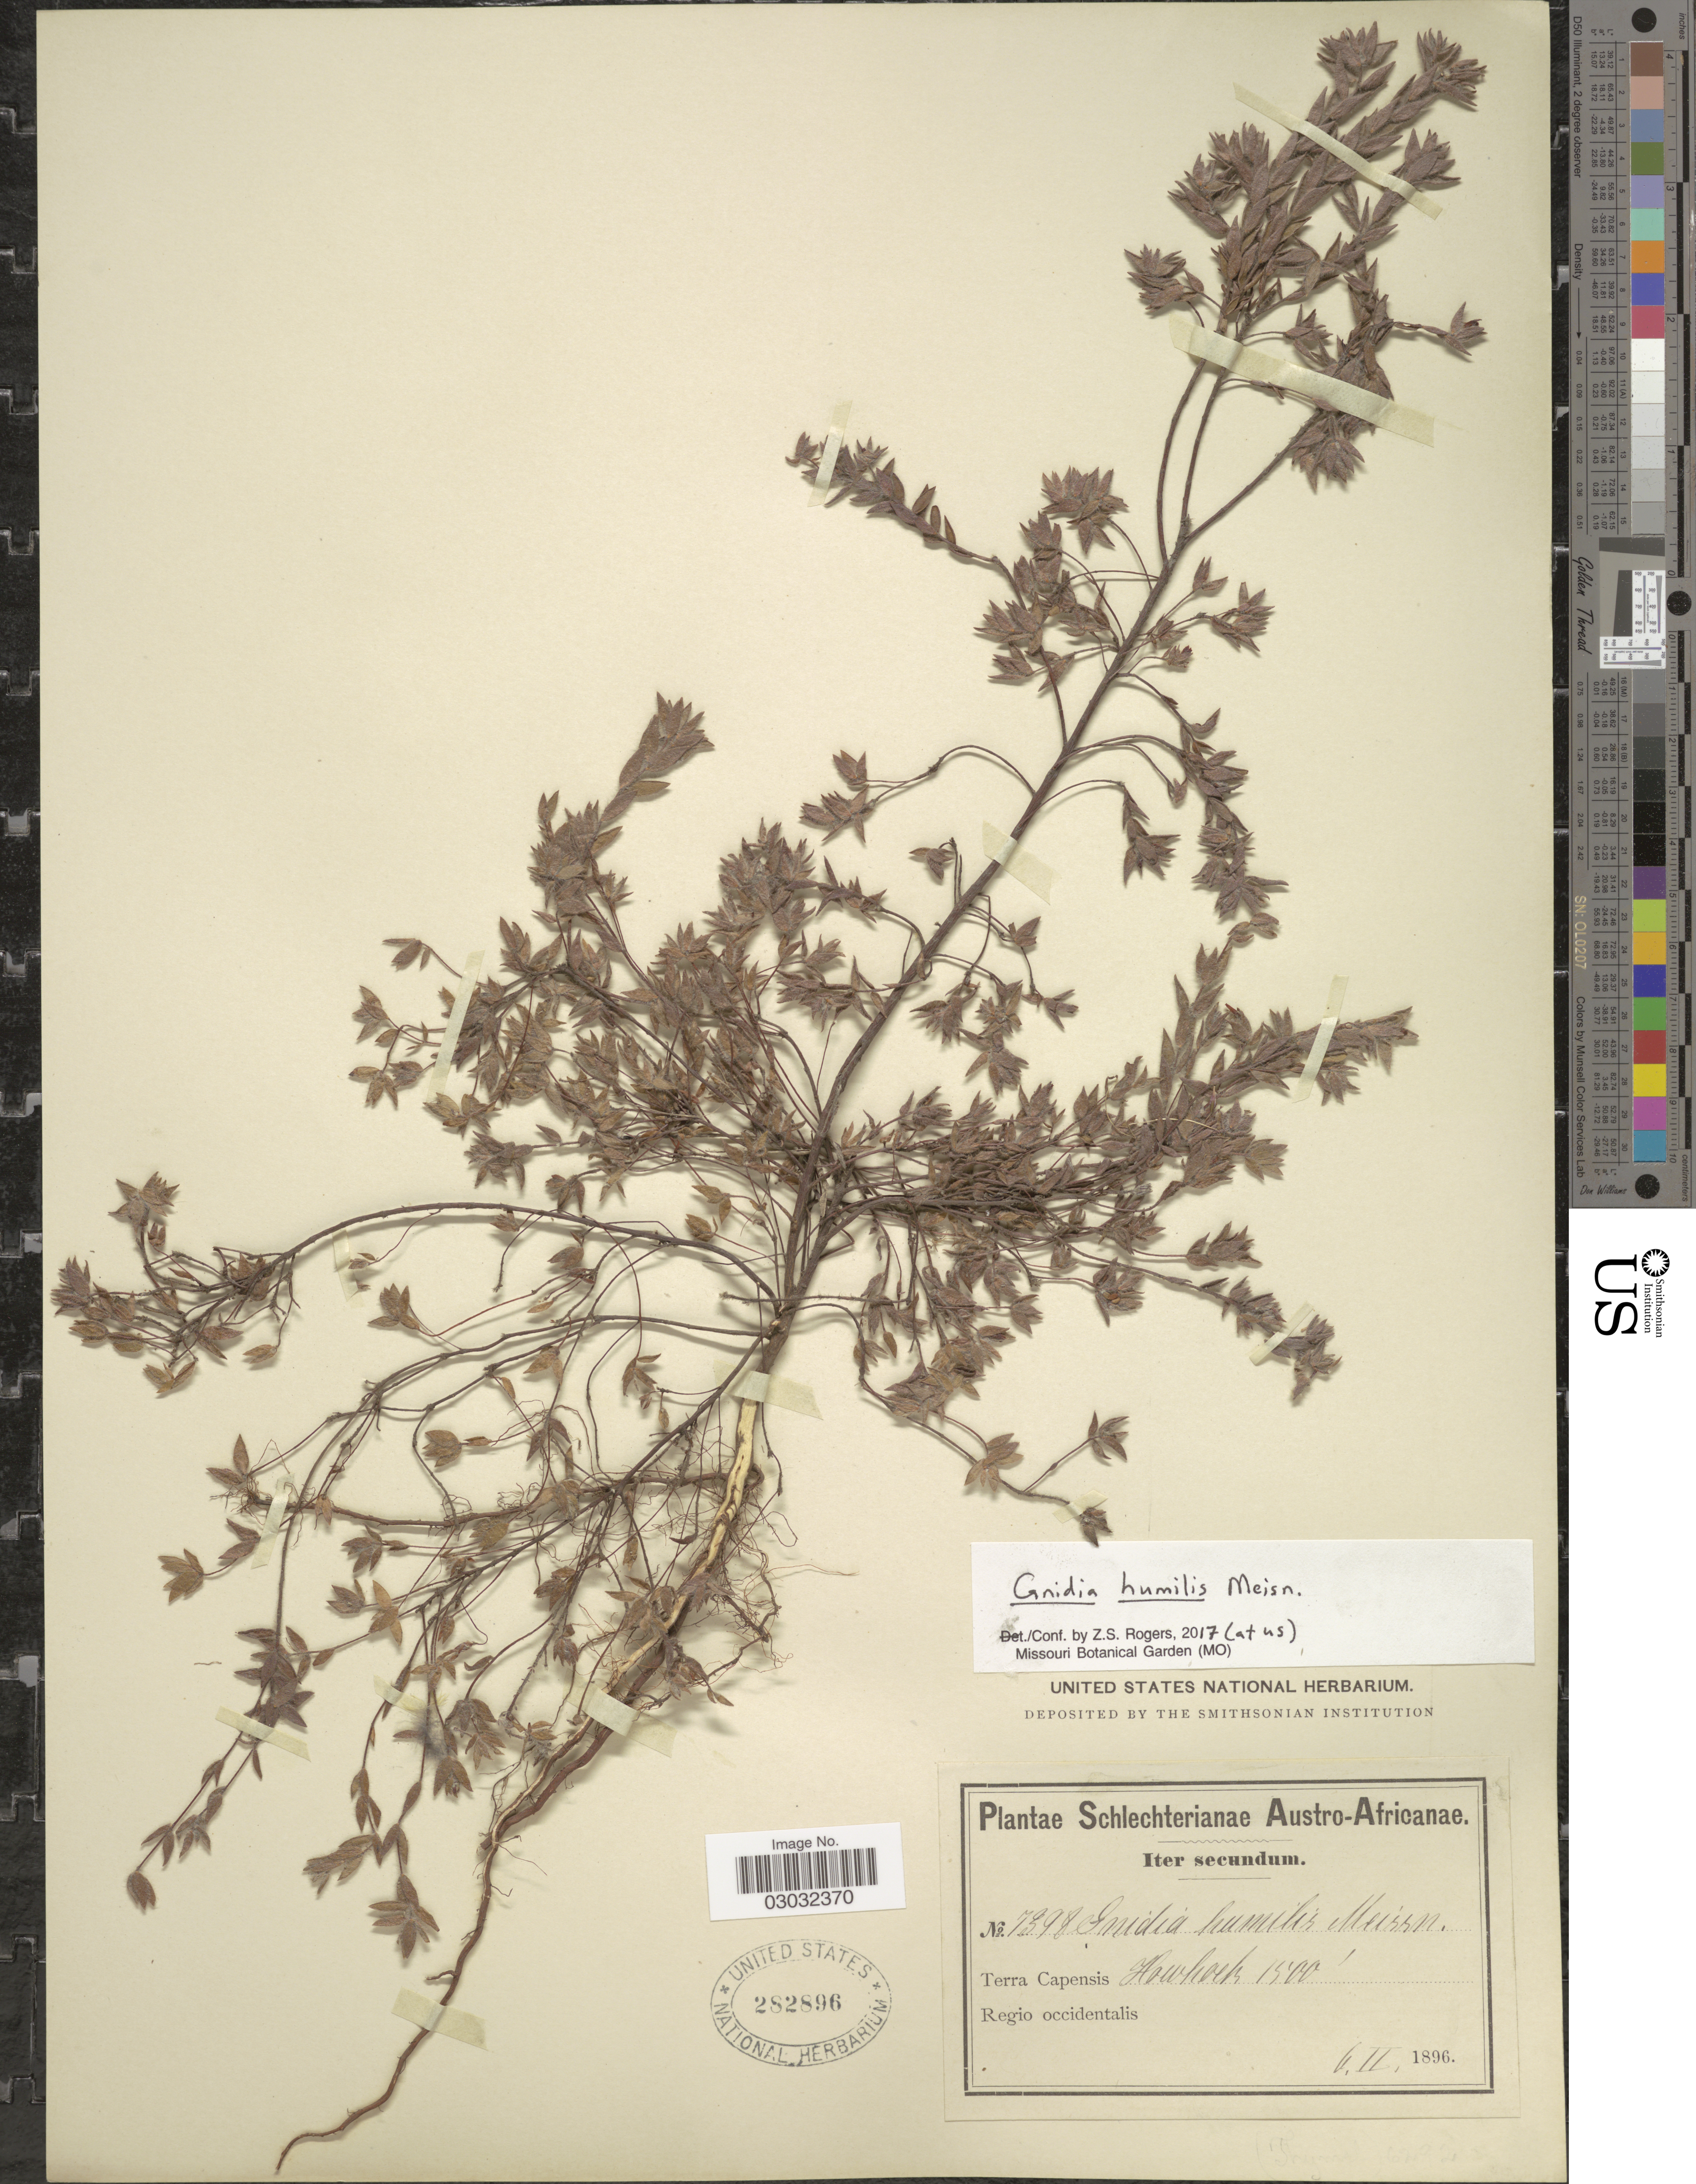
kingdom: Plantae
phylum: Tracheophyta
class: Magnoliopsida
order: Malvales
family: Thymelaeaceae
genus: Gnidia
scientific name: Gnidia humilis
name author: Meisner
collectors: Schlechter, --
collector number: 7398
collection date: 1896-02-06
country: South Africa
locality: Austro-Africanae. Terra Capensis Howhoek. Regio occidentalis.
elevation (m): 457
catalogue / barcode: US 282896